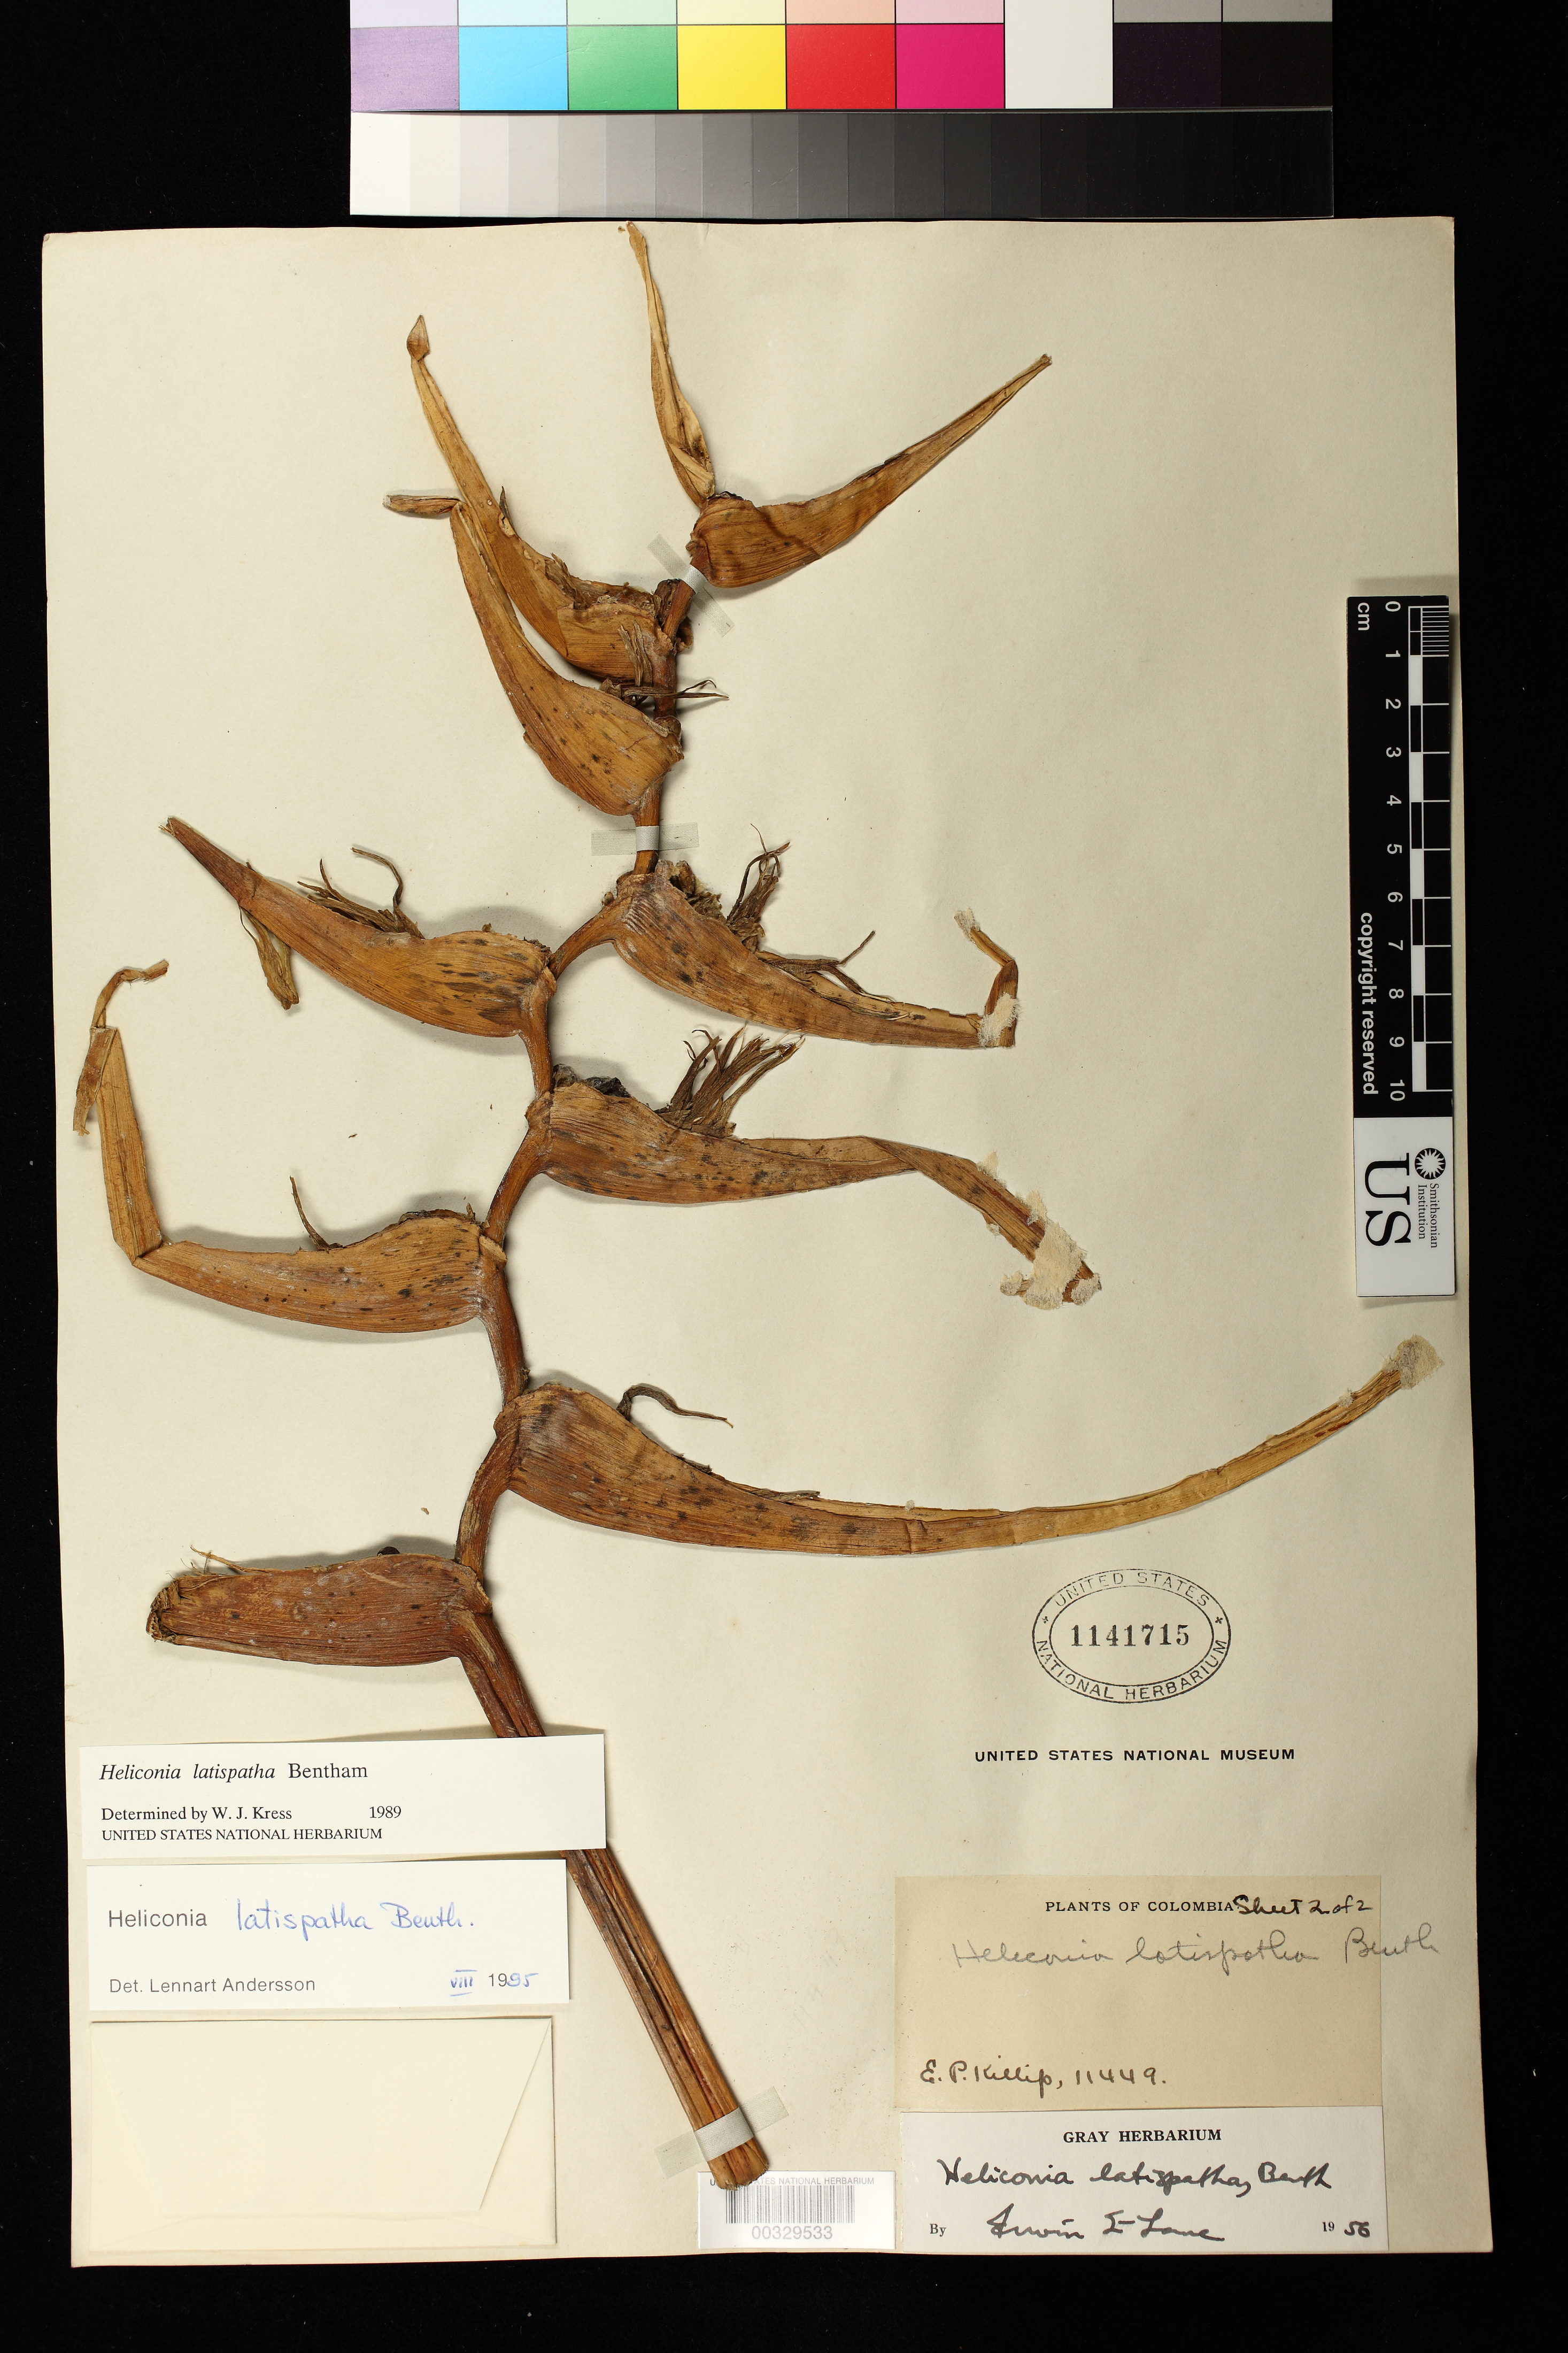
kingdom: Plantae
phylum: Tracheophyta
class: Liliopsida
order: Zingiberales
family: Heliconiaceae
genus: Heliconia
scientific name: Heliconia latispatha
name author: Benth.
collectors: E. P. Killip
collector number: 11449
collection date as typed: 21 Sep 1922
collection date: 1922-09-21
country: Colombia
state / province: Valle del Cauca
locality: Cisneros, Dagua Valley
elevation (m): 300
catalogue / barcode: US 1141715